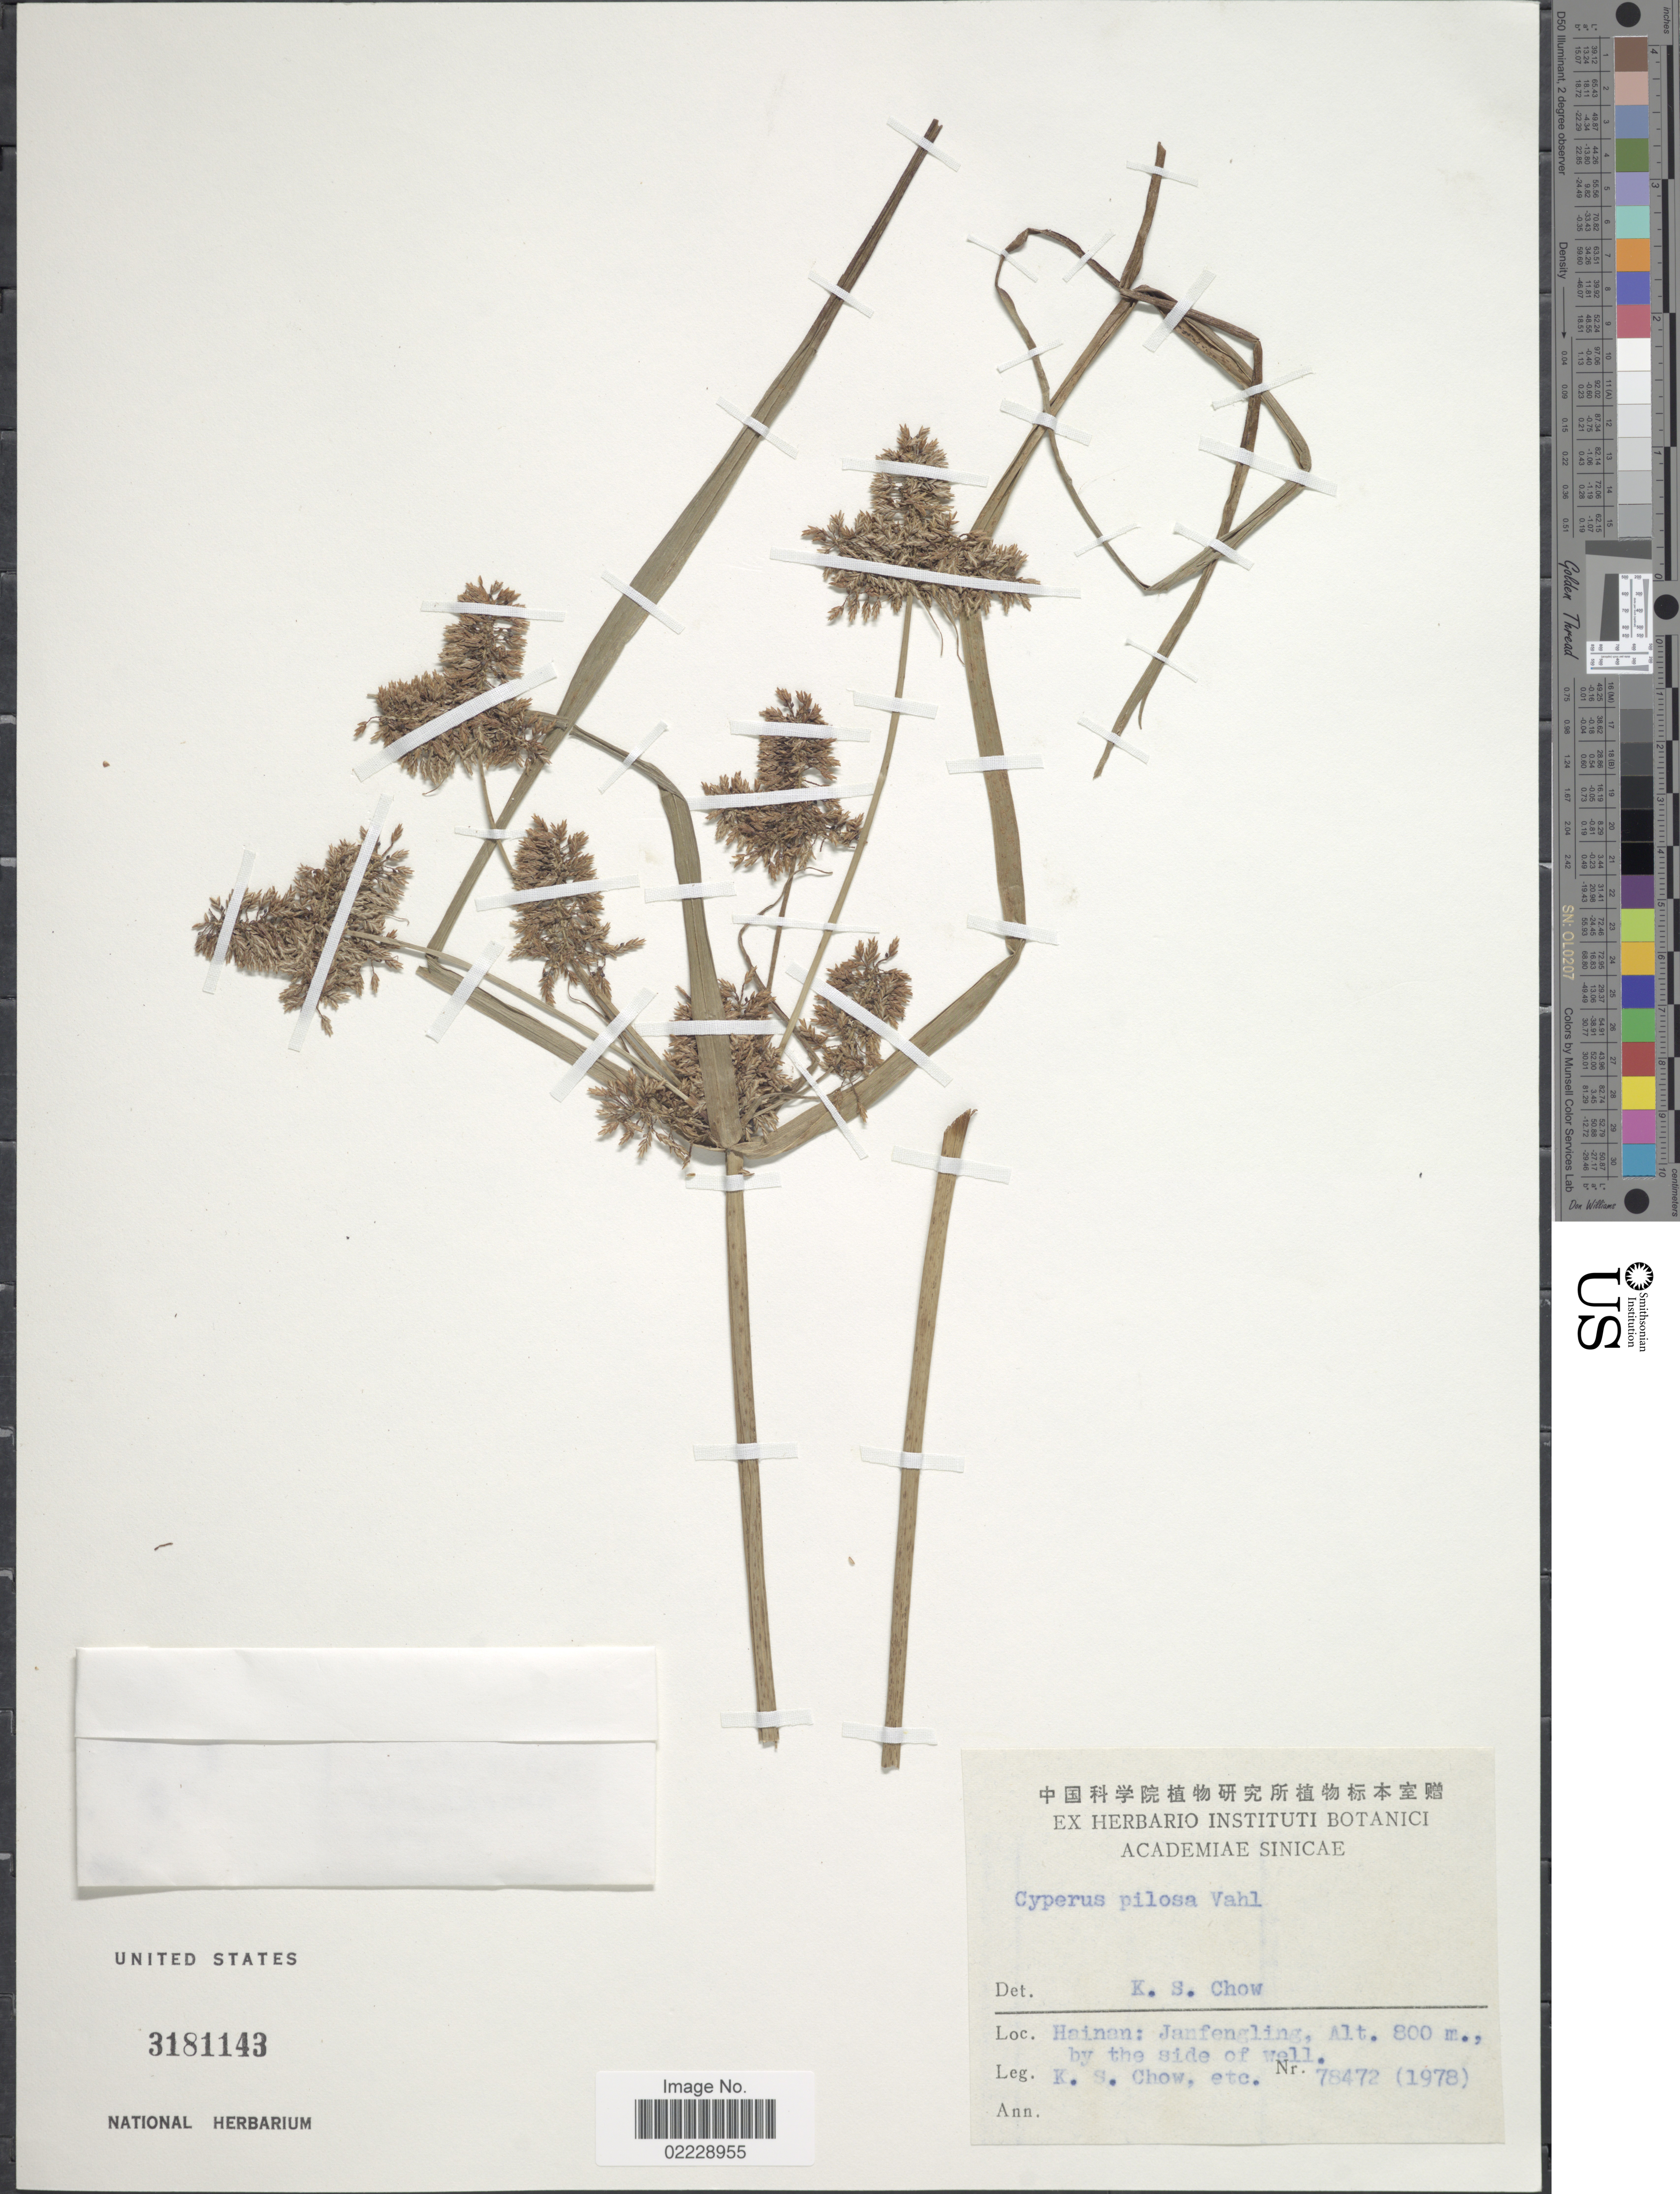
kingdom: Plantae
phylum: Tracheophyta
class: Liliopsida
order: Poales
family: Cyperaceae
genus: Cyperus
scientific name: Cyperus pilosus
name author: Vahl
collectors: K. S. Chow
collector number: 78472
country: China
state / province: Hainan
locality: Hainan: Janfengling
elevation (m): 800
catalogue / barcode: US 3181143